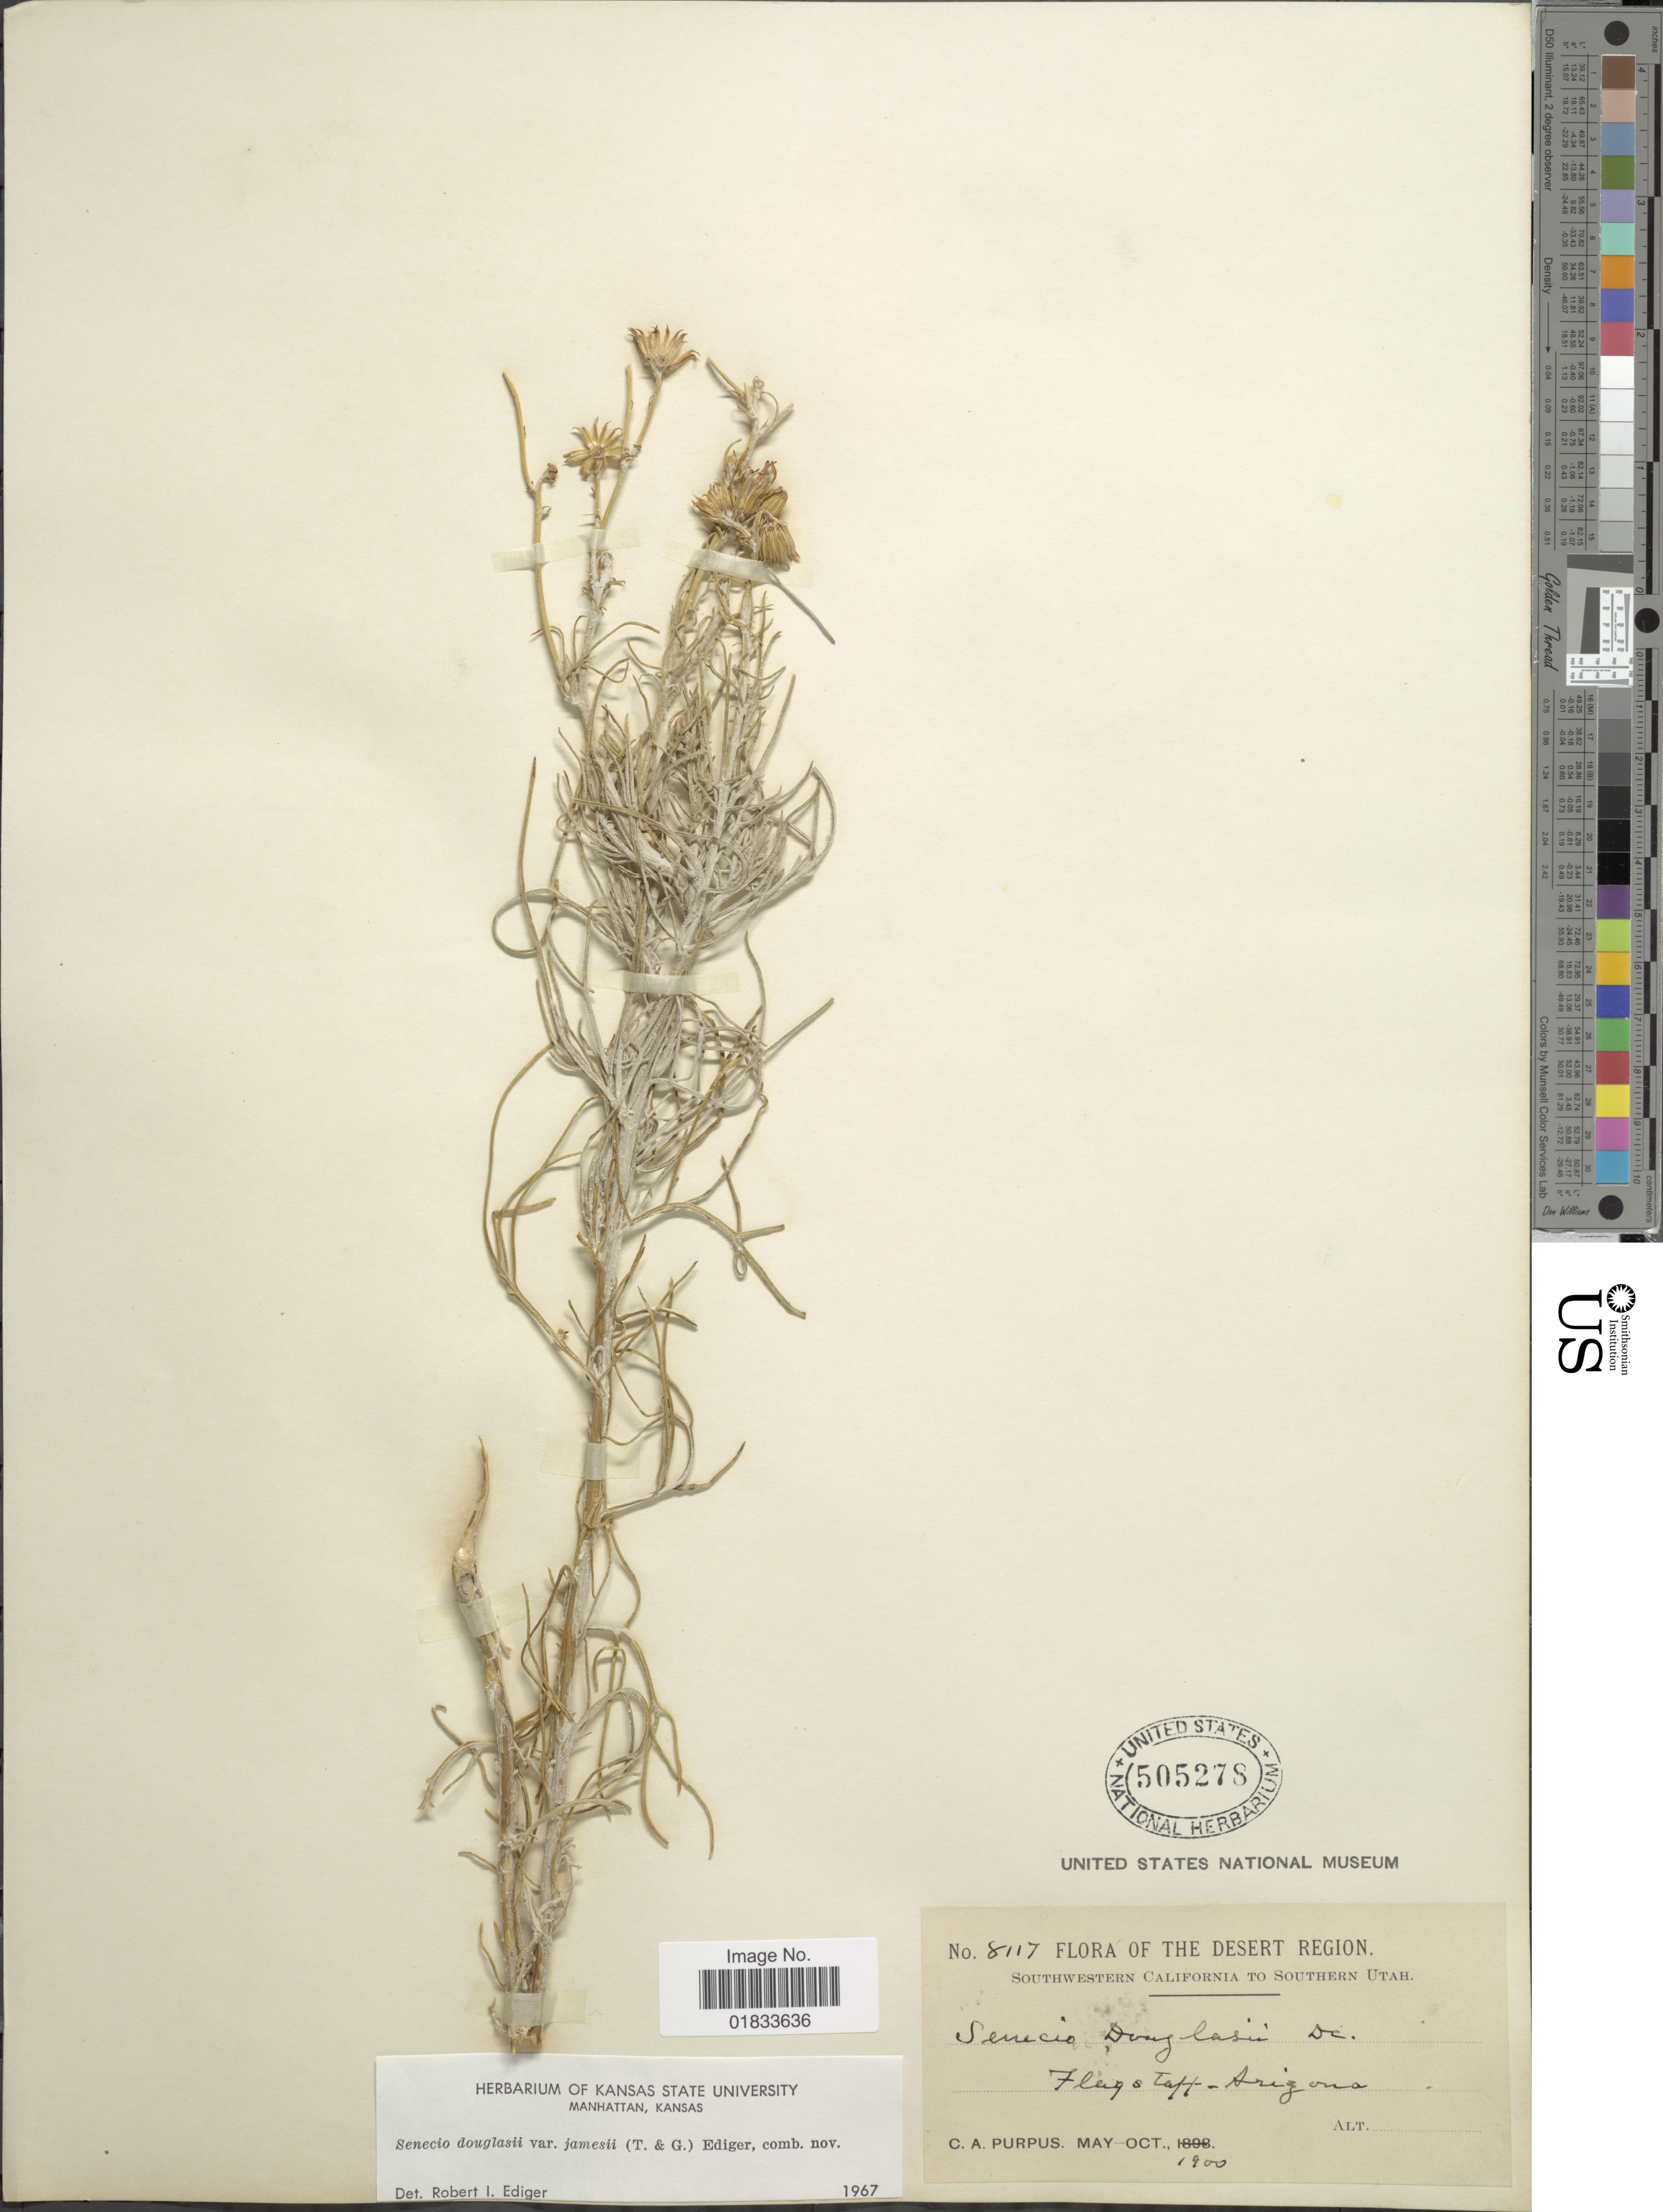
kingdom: Plantae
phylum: Tracheophyta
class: Magnoliopsida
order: Asterales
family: Asteraceae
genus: Senecio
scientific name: Senecio flaccidus var. flaccidus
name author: Less.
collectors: C. A. Purpus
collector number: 8117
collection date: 1900-05/1900-10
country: United States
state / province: Arizona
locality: The Desert Region, Southwestern California to Southern Utah, Flagstaff, Arizona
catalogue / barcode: US 505278